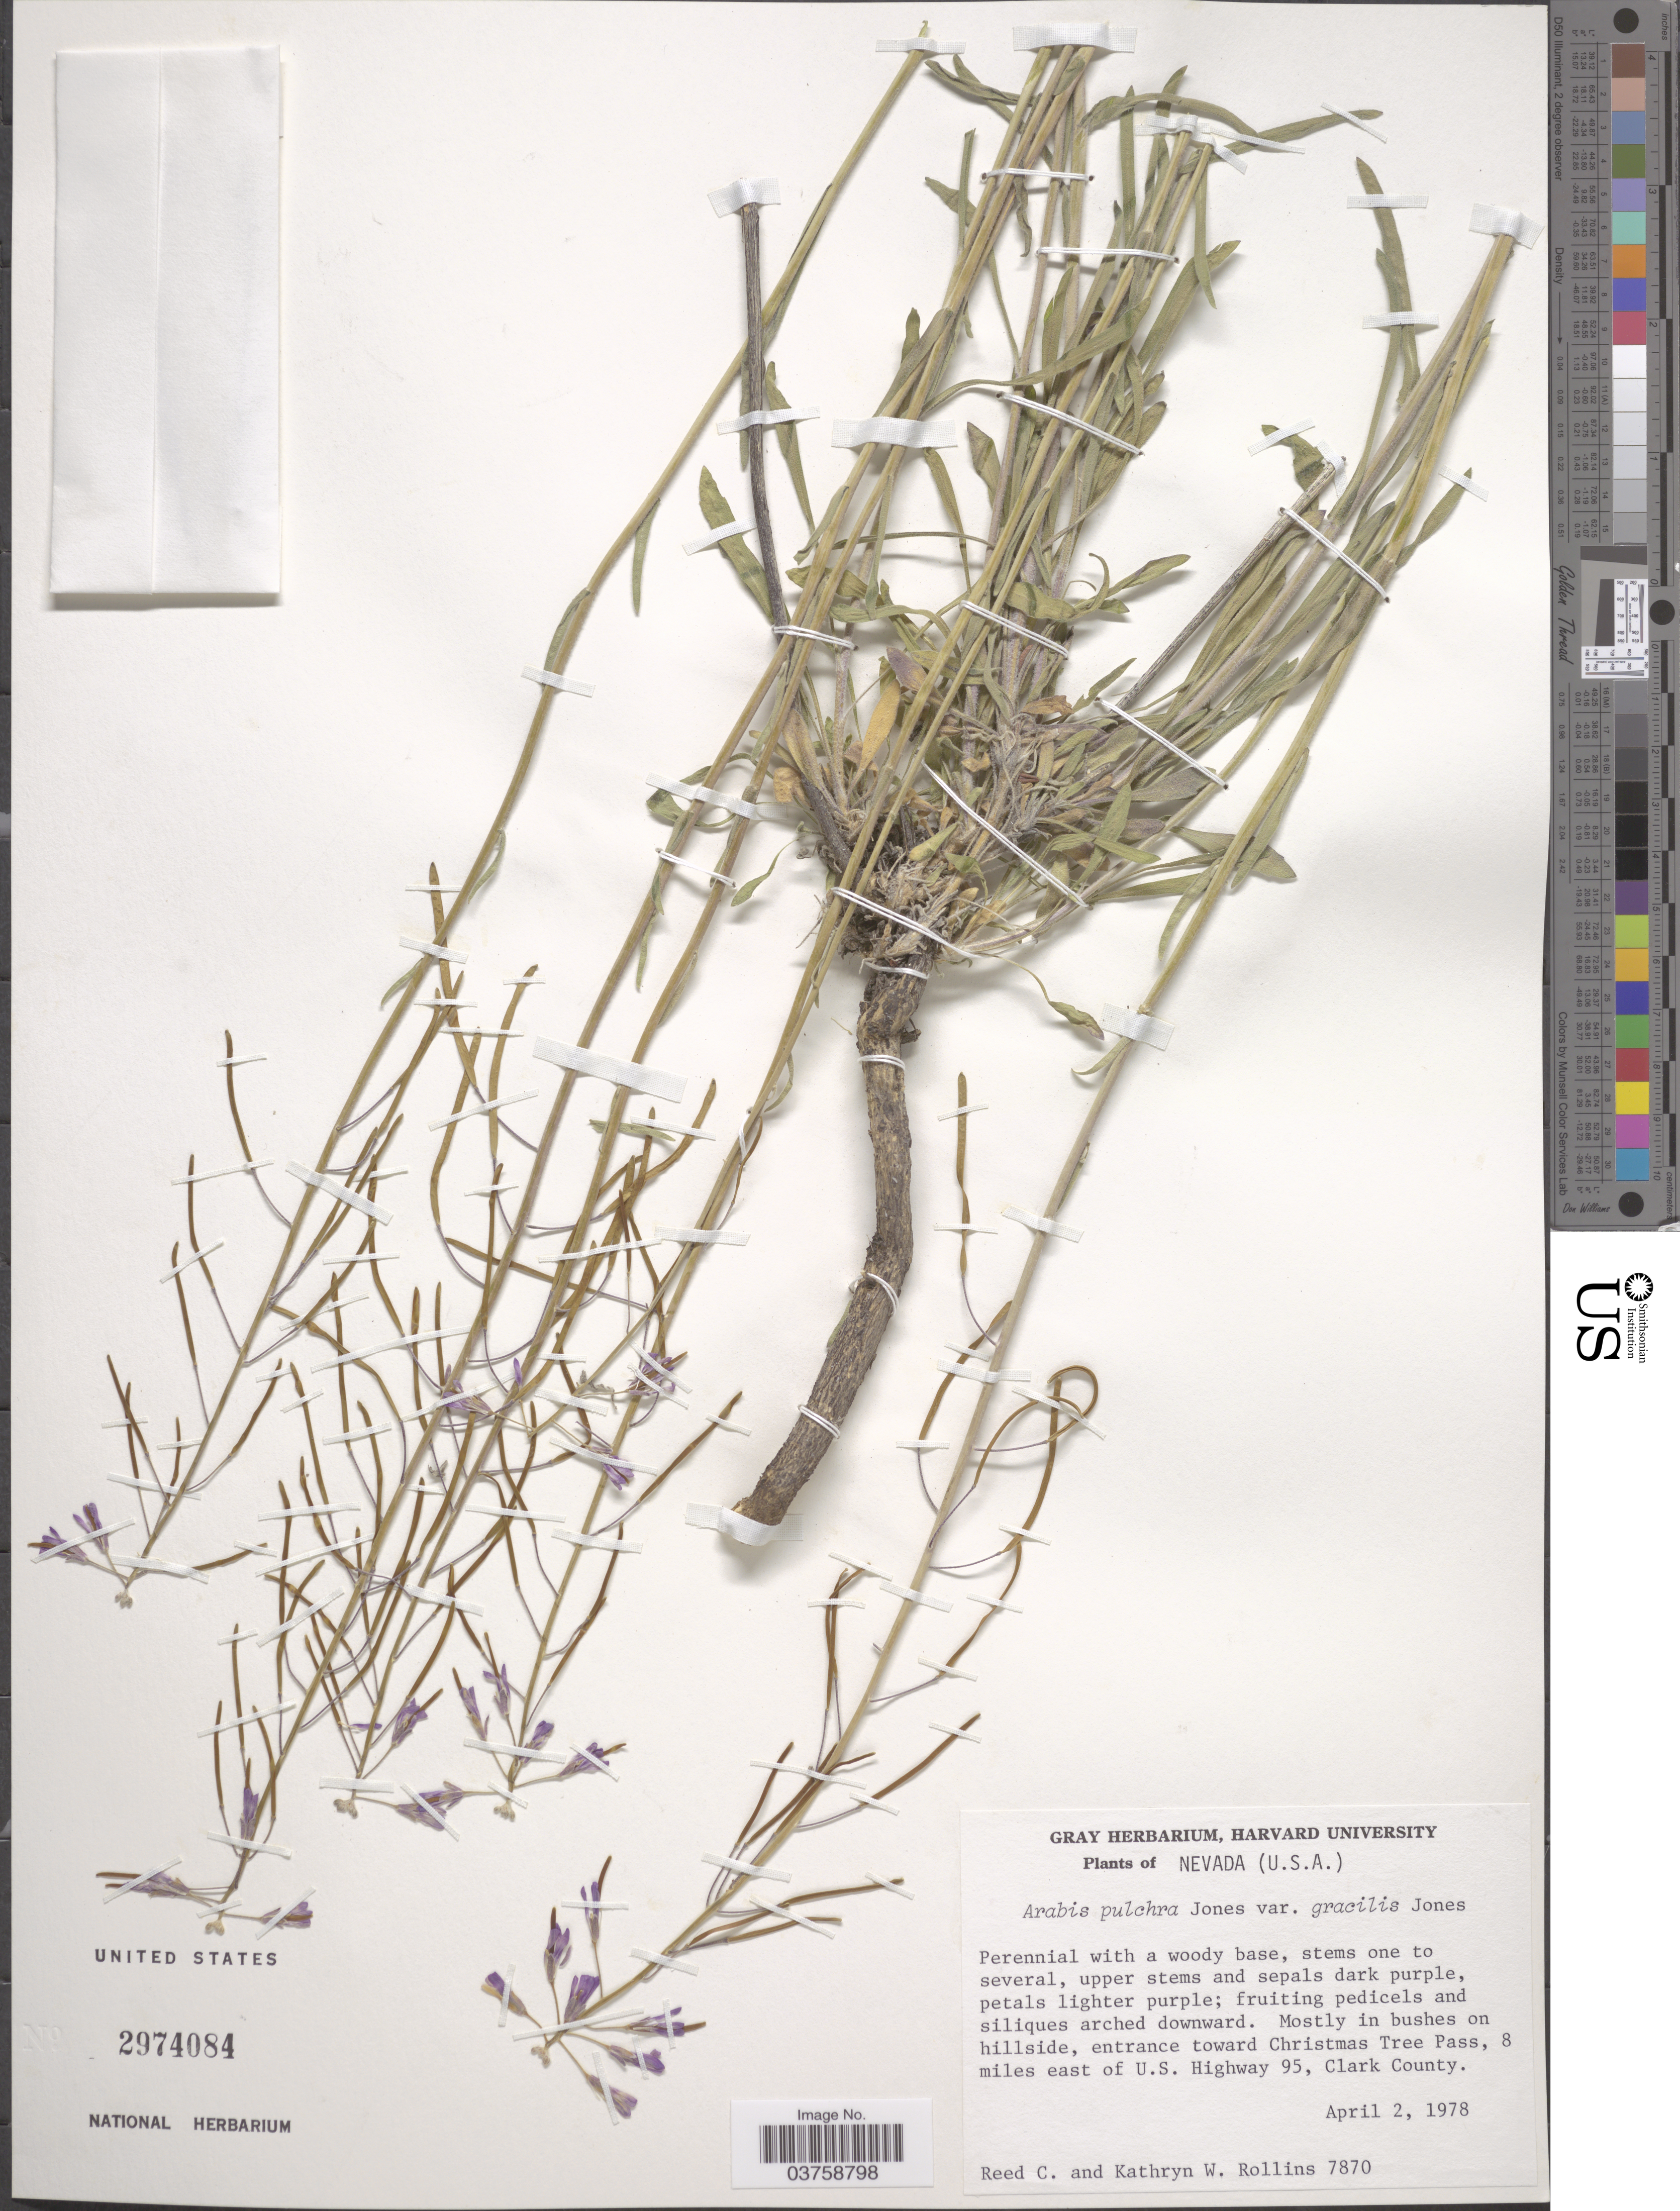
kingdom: Plantae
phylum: Tracheophyta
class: Magnoliopsida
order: Brassicales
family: Brassicaceae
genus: Arabis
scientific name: Arabis pulchra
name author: M.E. Jones ex S. Watson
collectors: R. C. Rollins & K. W. Rollins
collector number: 7870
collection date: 1978-04-02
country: United States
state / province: Nevada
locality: Entrance toward Christmas Tree Pass, 8 miles east of U.S. Highway 95, Clark County.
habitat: mostly in bushes on hillside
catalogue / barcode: US 2974084